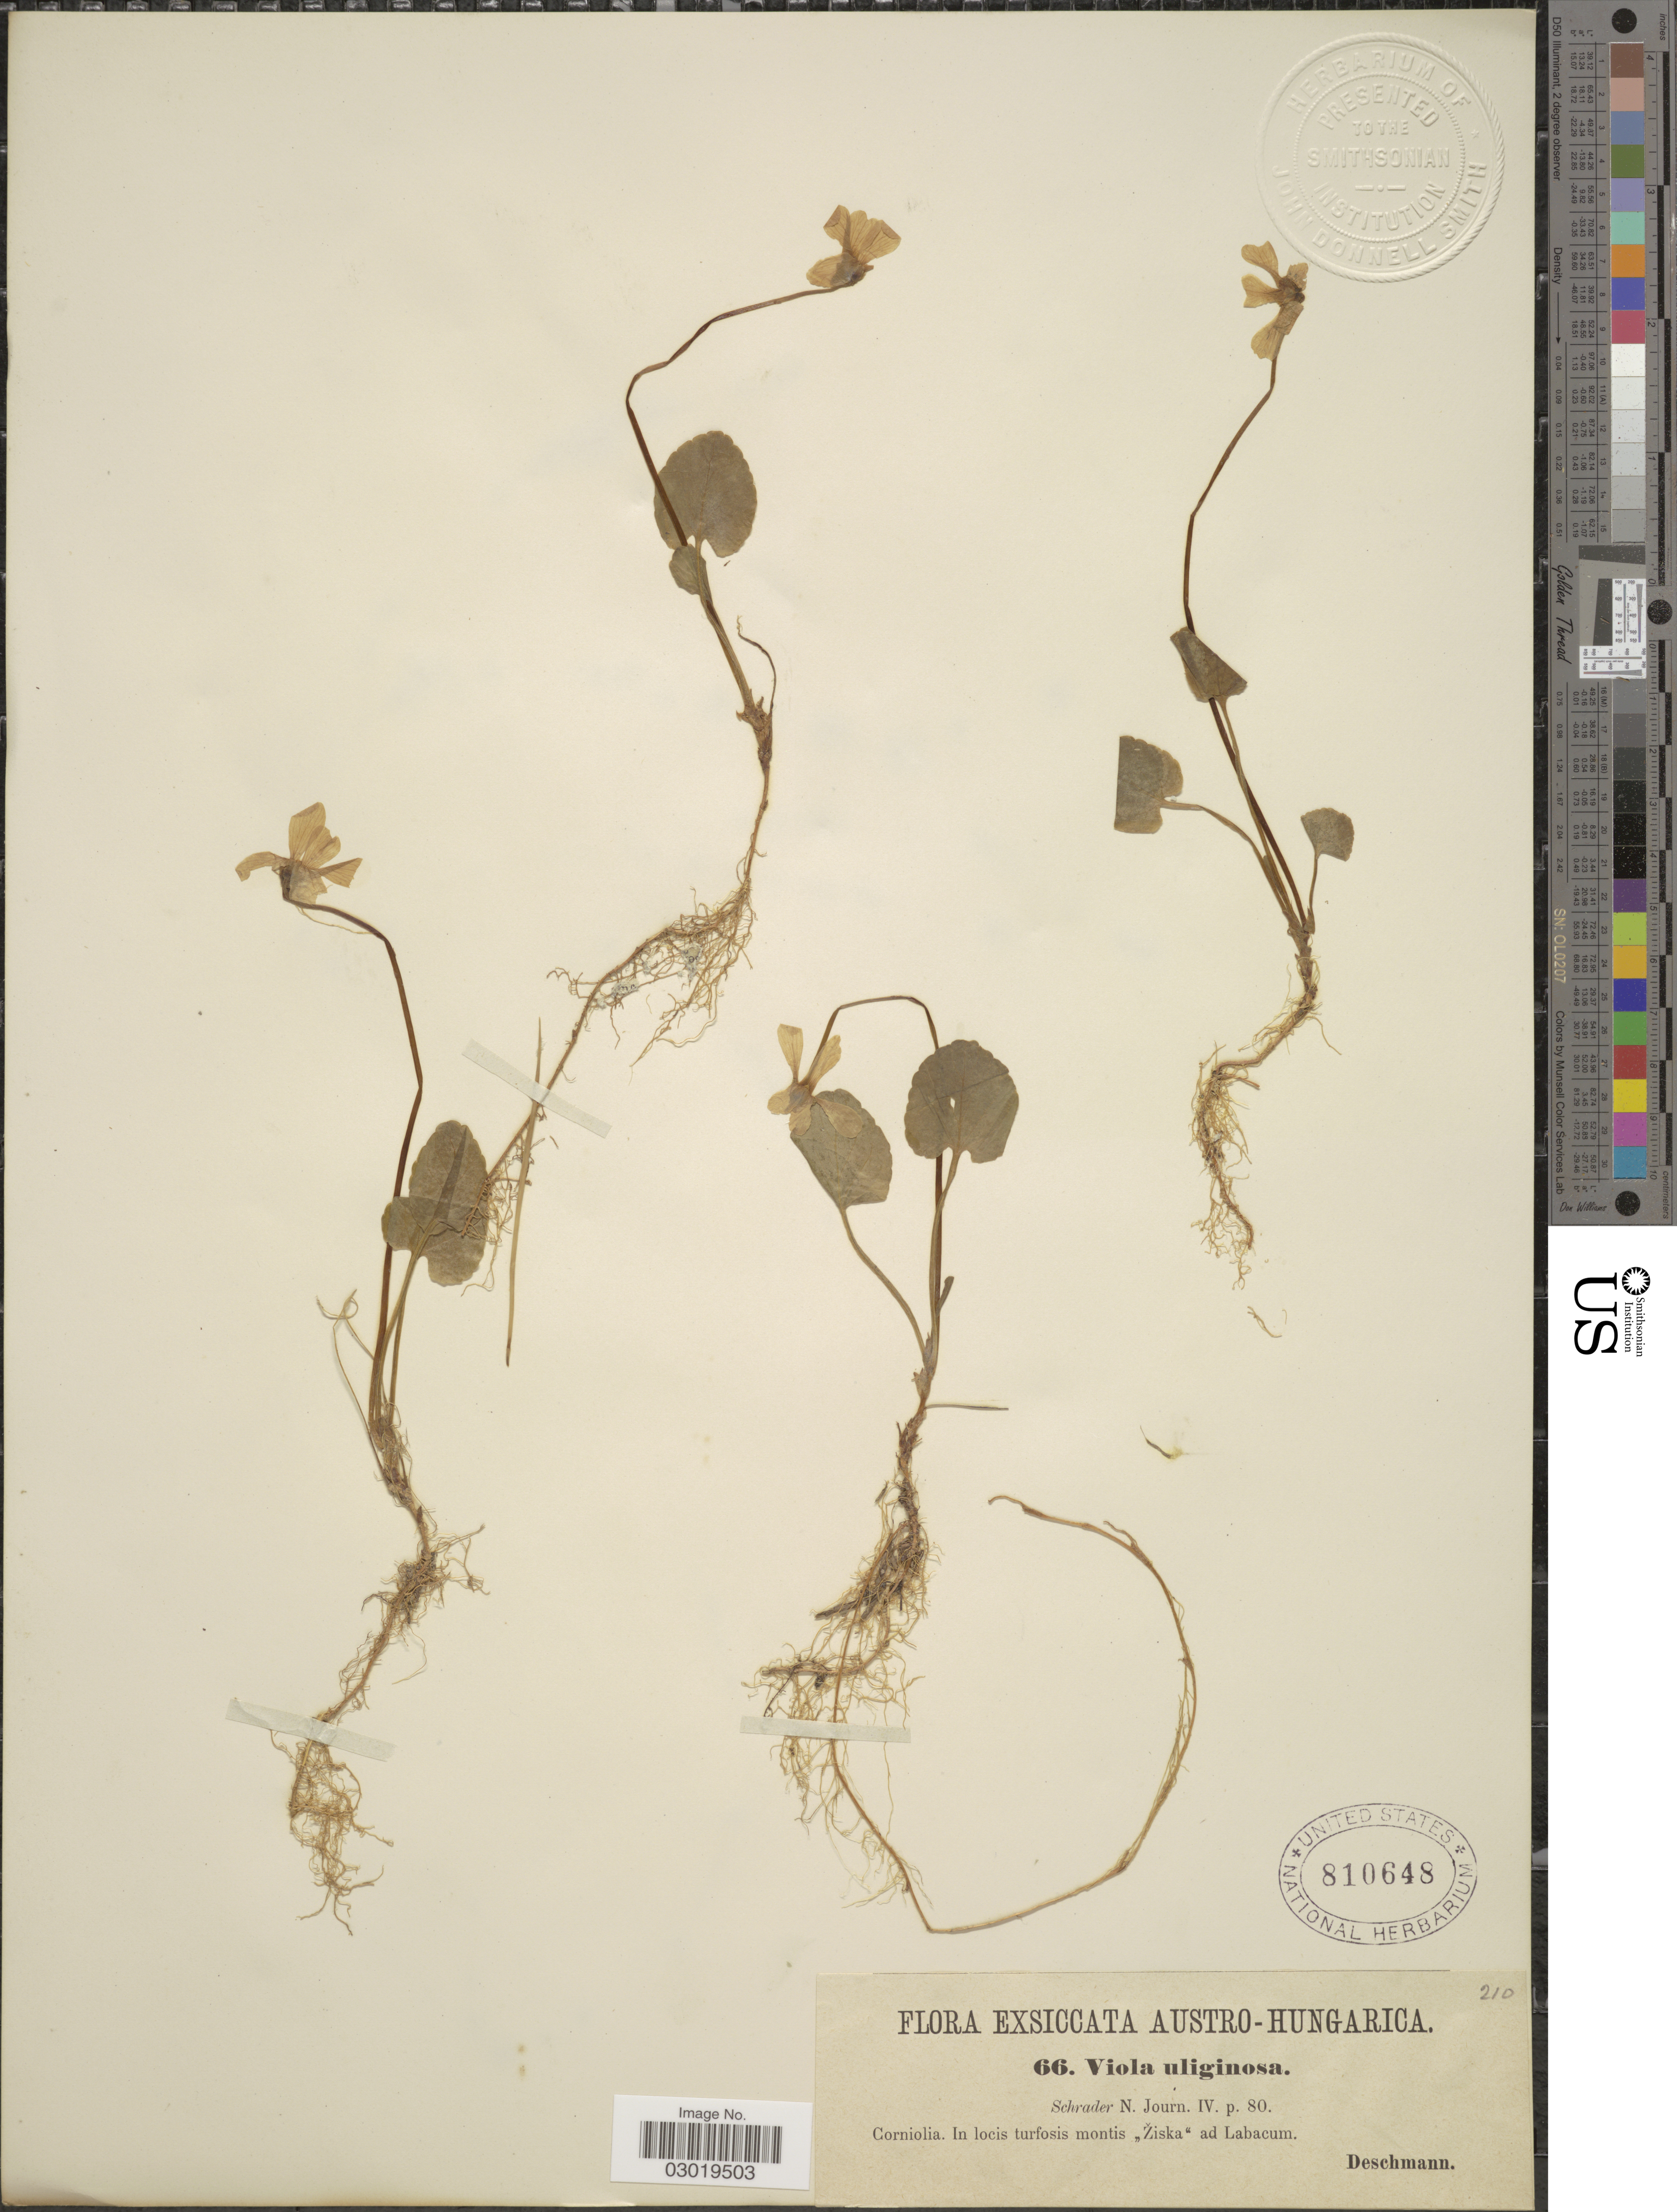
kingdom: Plantae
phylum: Tracheophyta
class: Magnoliopsida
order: Malpighiales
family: Violaceae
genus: Viola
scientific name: Viola uliginosa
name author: Besser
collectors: Deschmann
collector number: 210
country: Slovenia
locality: Austro-Hungarica. Corniolia. in locis turfosis montis "Ziska" ad Labacum.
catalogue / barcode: US 810648